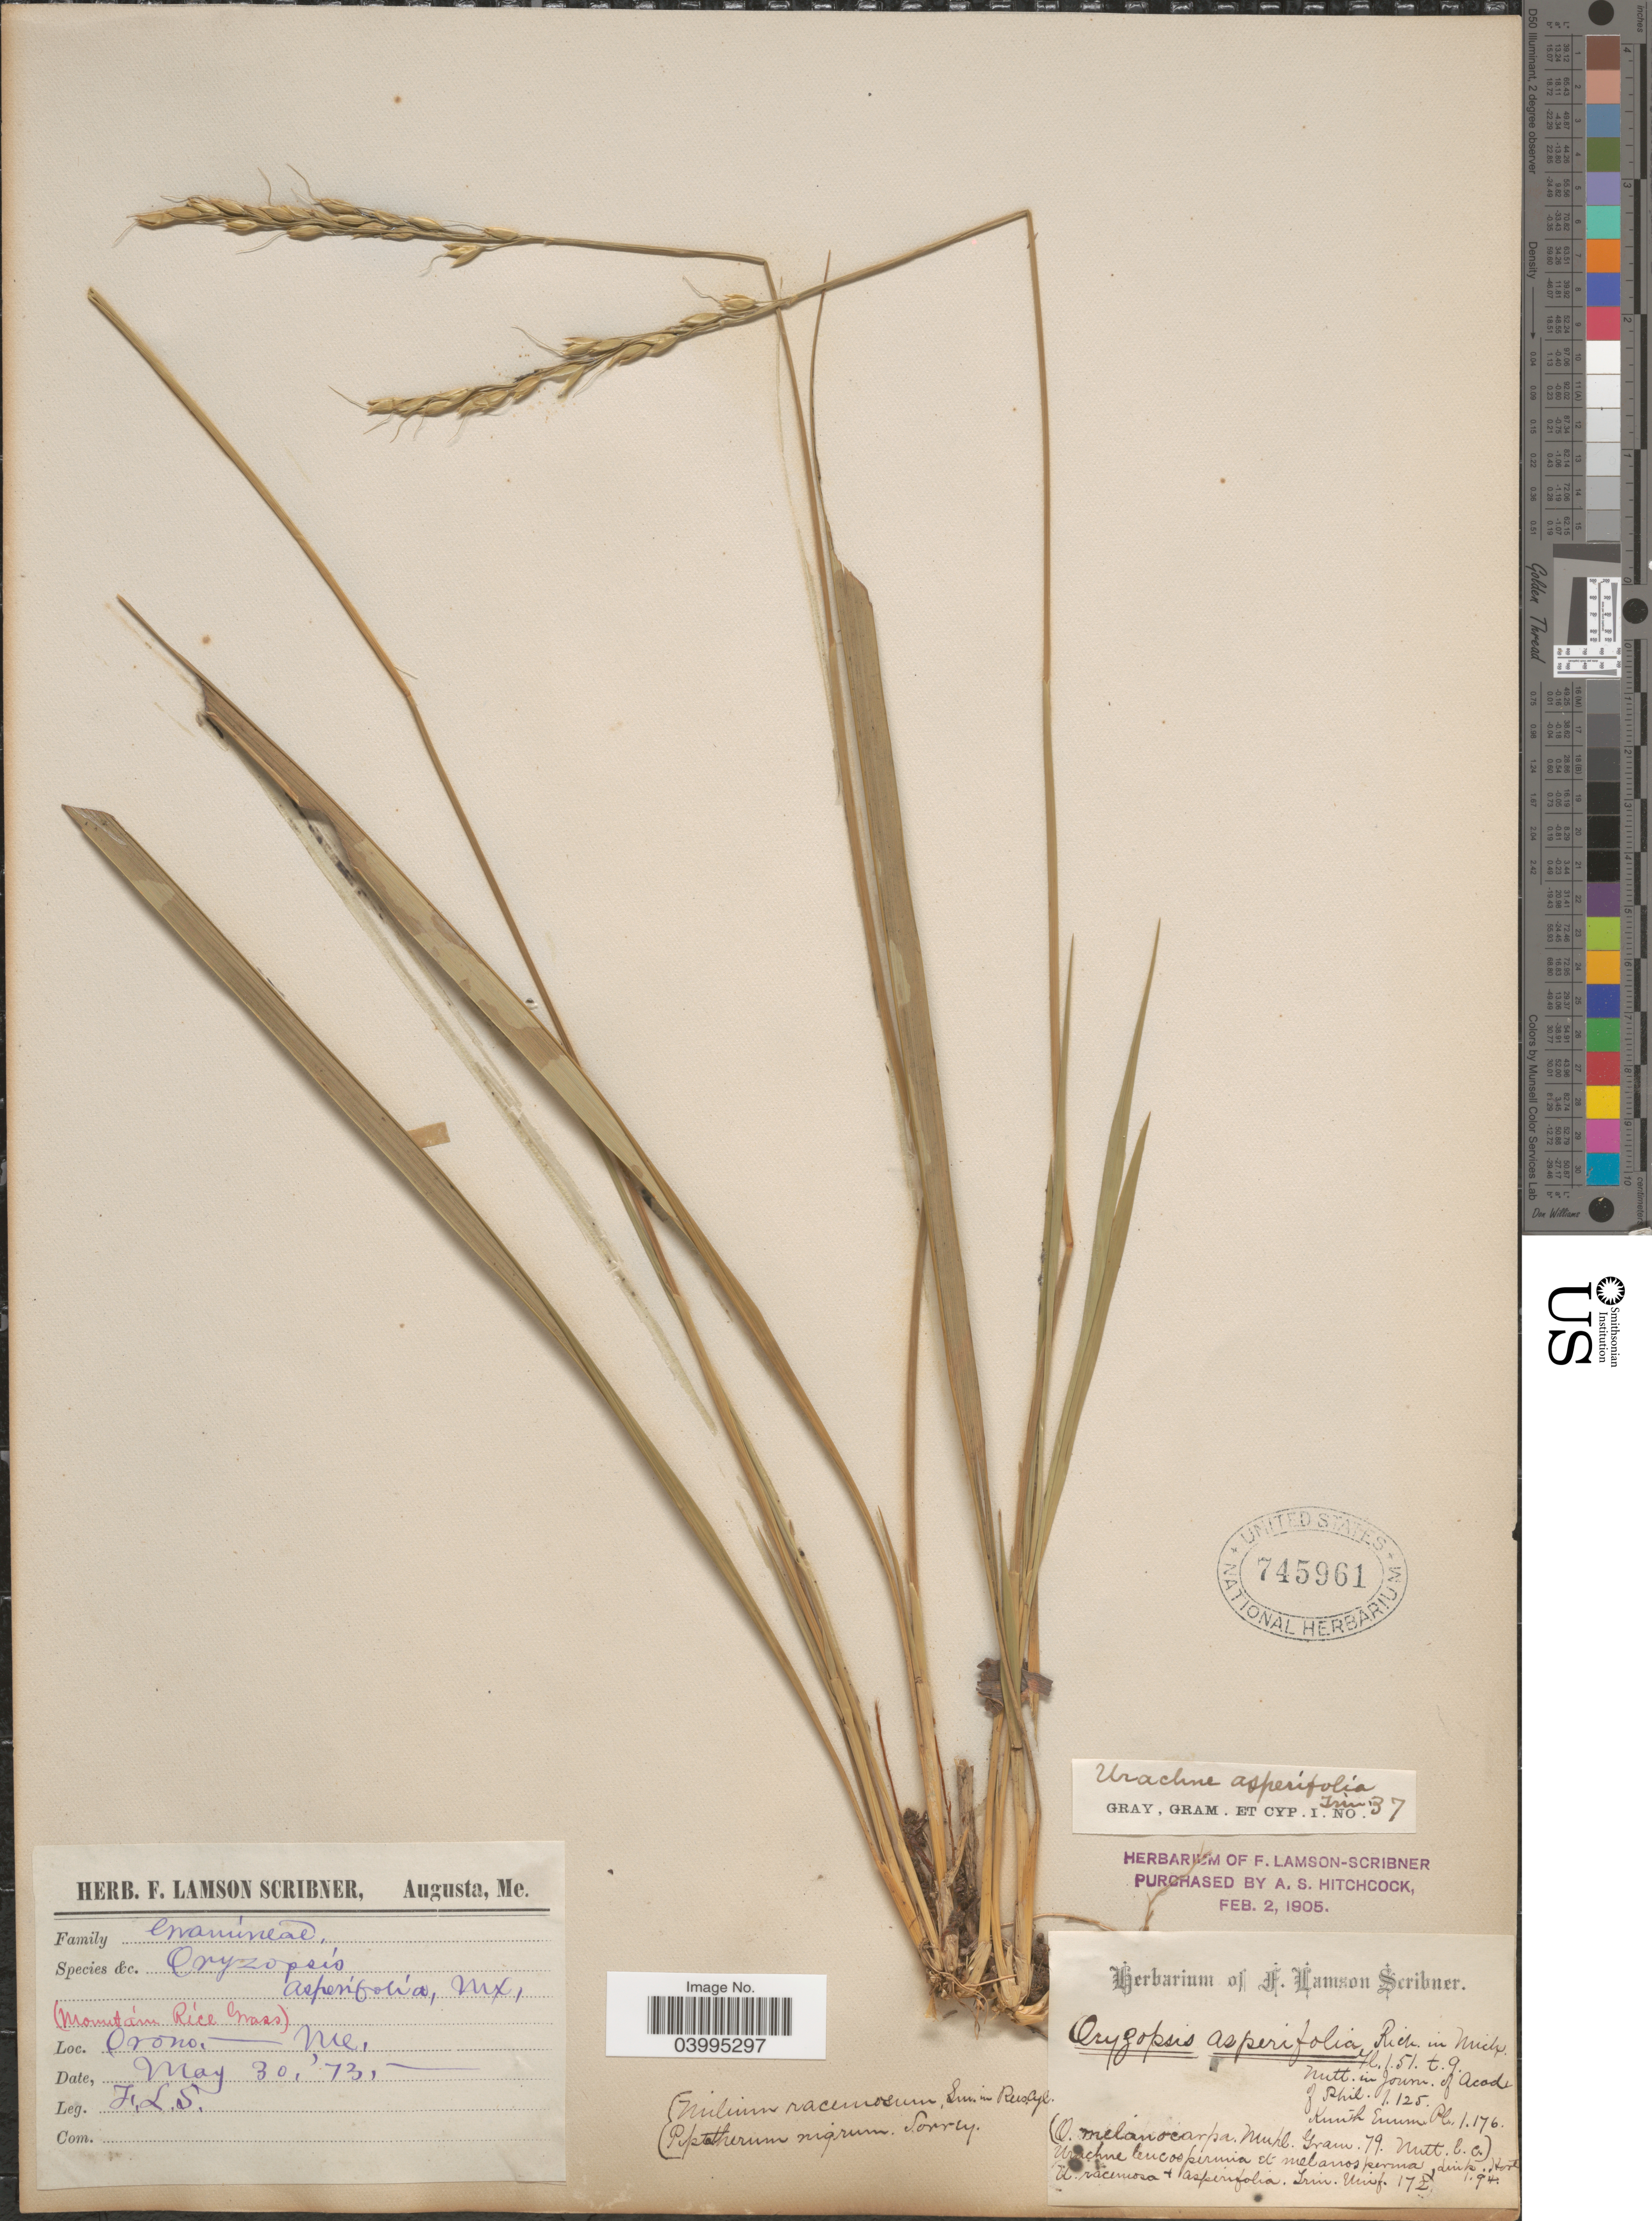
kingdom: Plantae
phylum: Tracheophyta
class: Liliopsida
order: Poales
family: Poaceae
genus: Oryzopsis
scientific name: Oryzopsis asperifolia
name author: Michx.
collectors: F. L. Scribner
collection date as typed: Transcribed d/m/y: 30/5/73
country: United States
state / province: Maine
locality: Orono.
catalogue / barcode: US 745961